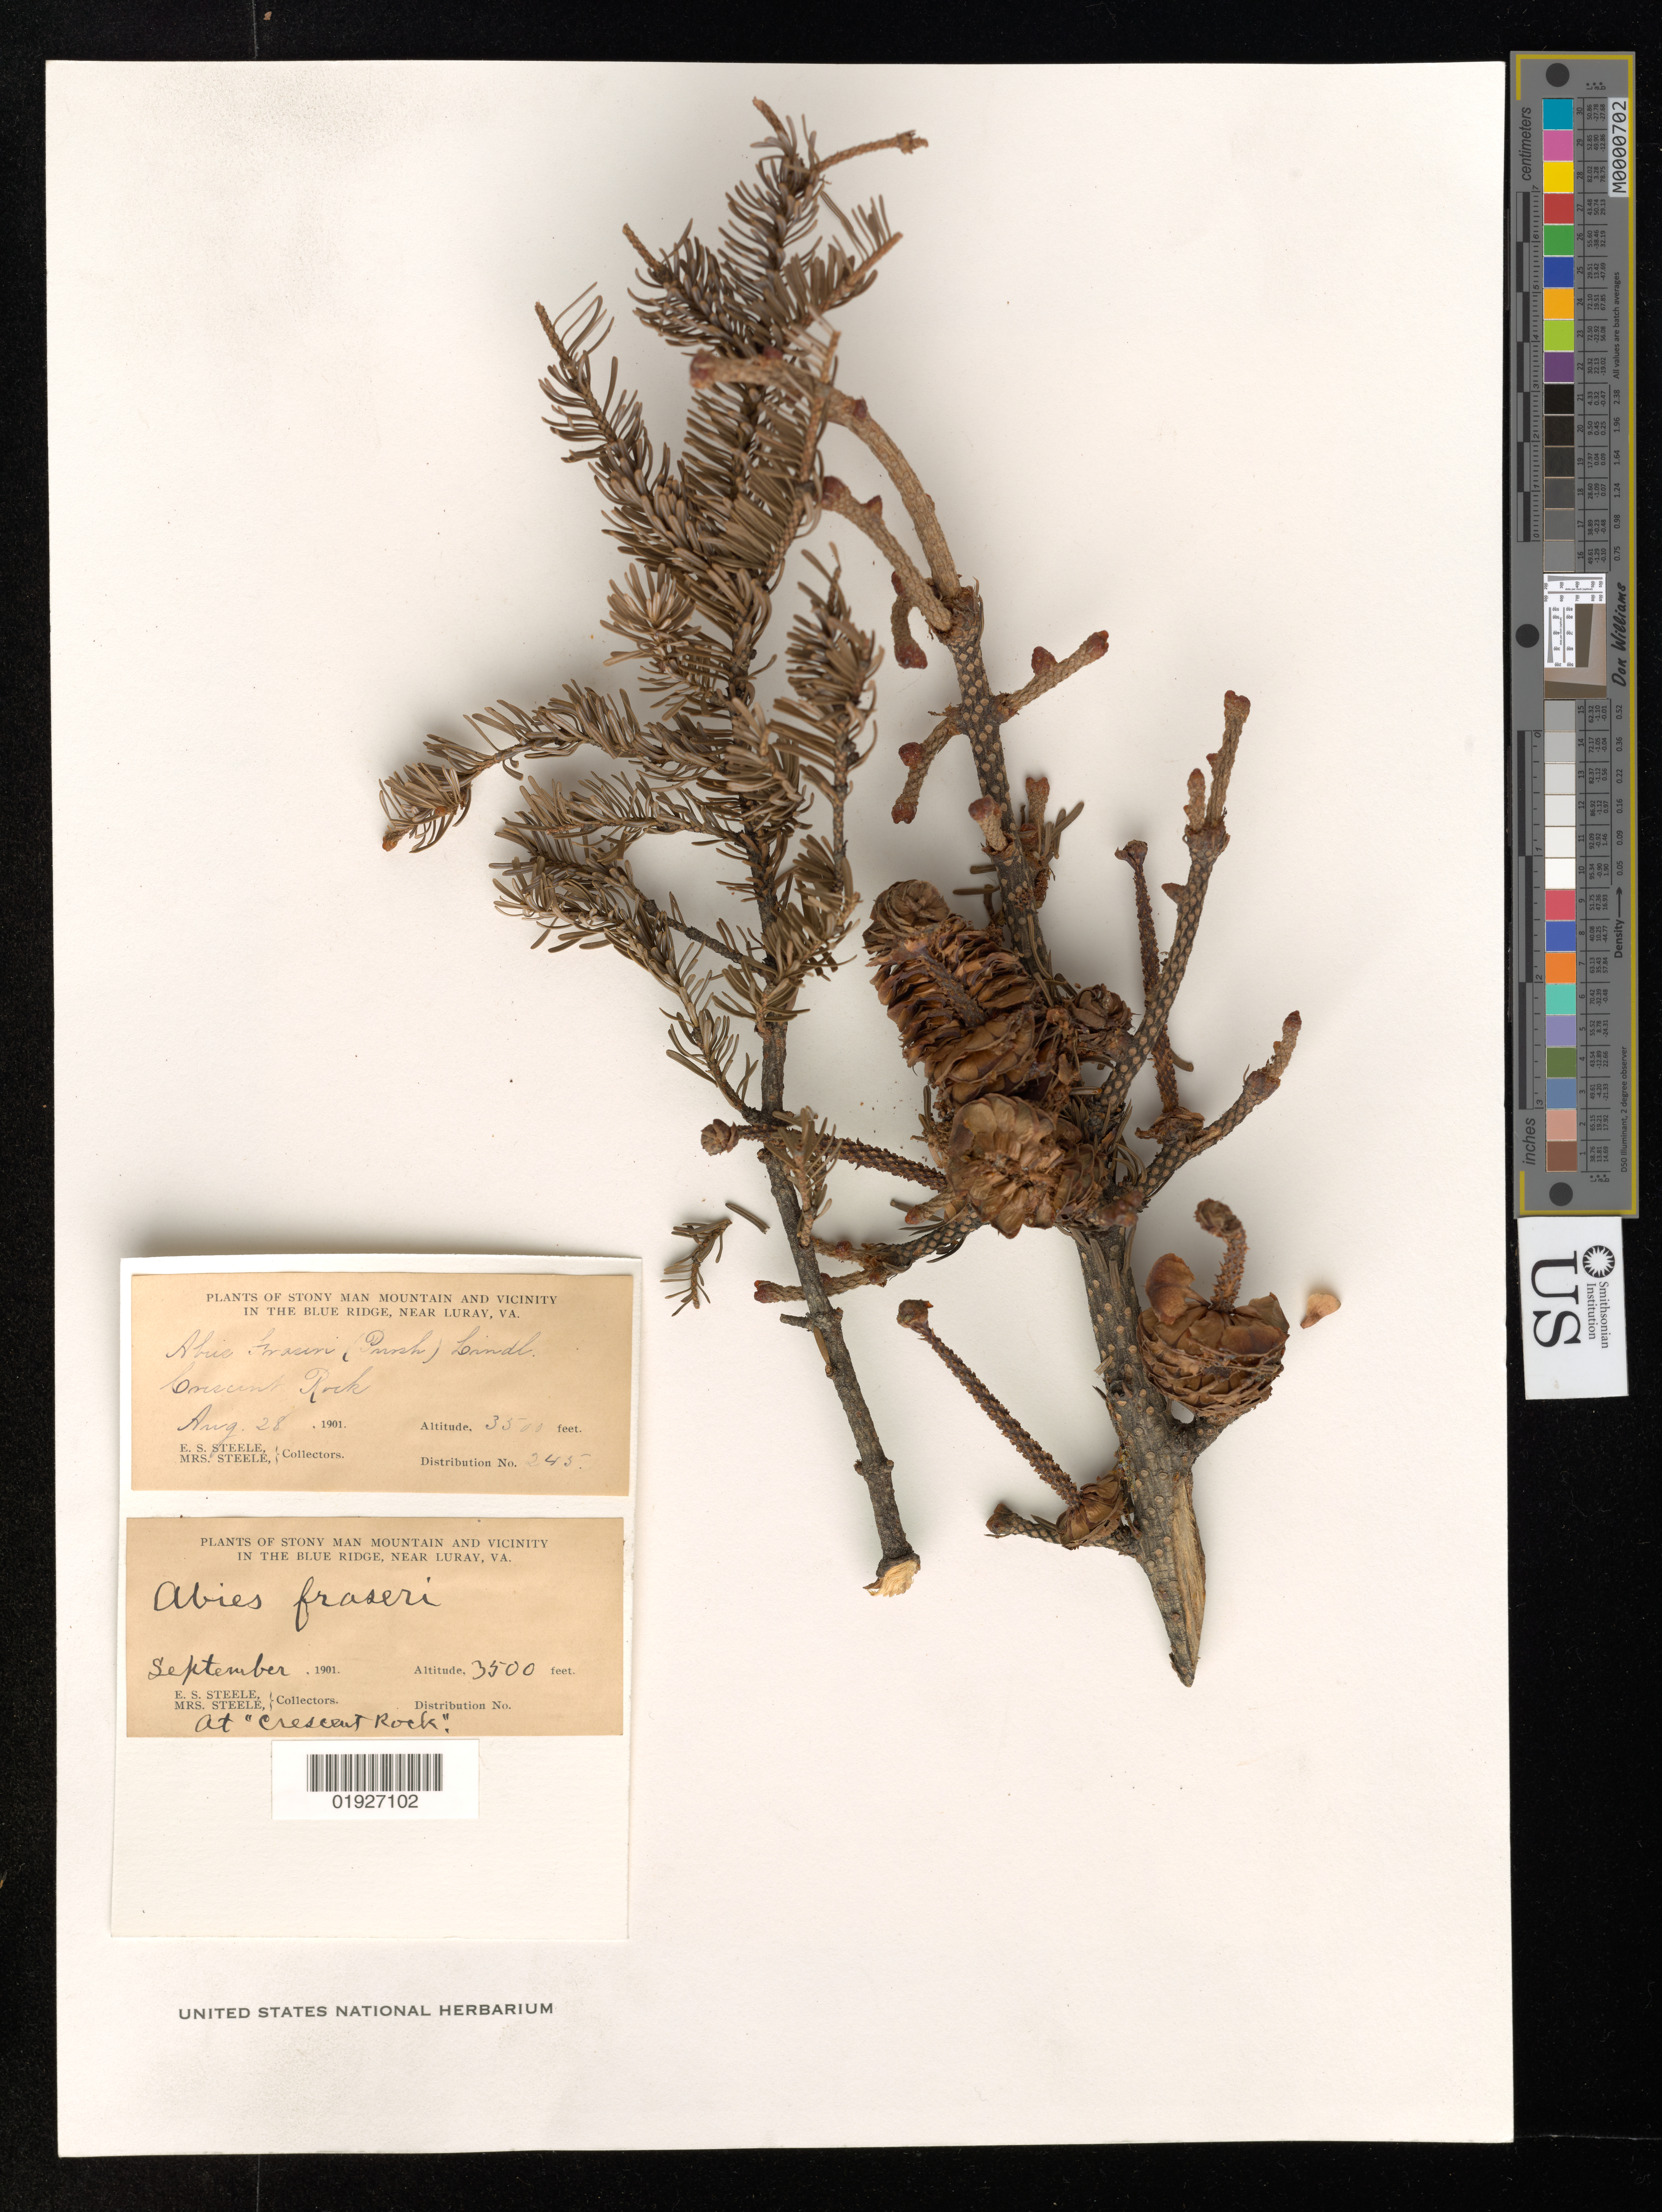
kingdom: Plantae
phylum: Tracheophyta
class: Pinopsida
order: Pinales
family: Pinaceae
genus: Abies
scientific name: Abies fraseri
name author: (Pursh) Poir.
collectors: E. Steele & Mrs. E. S. Steele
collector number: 245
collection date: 1901-08-28/1901-09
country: United States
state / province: Virginia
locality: Crescent Rock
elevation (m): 1067